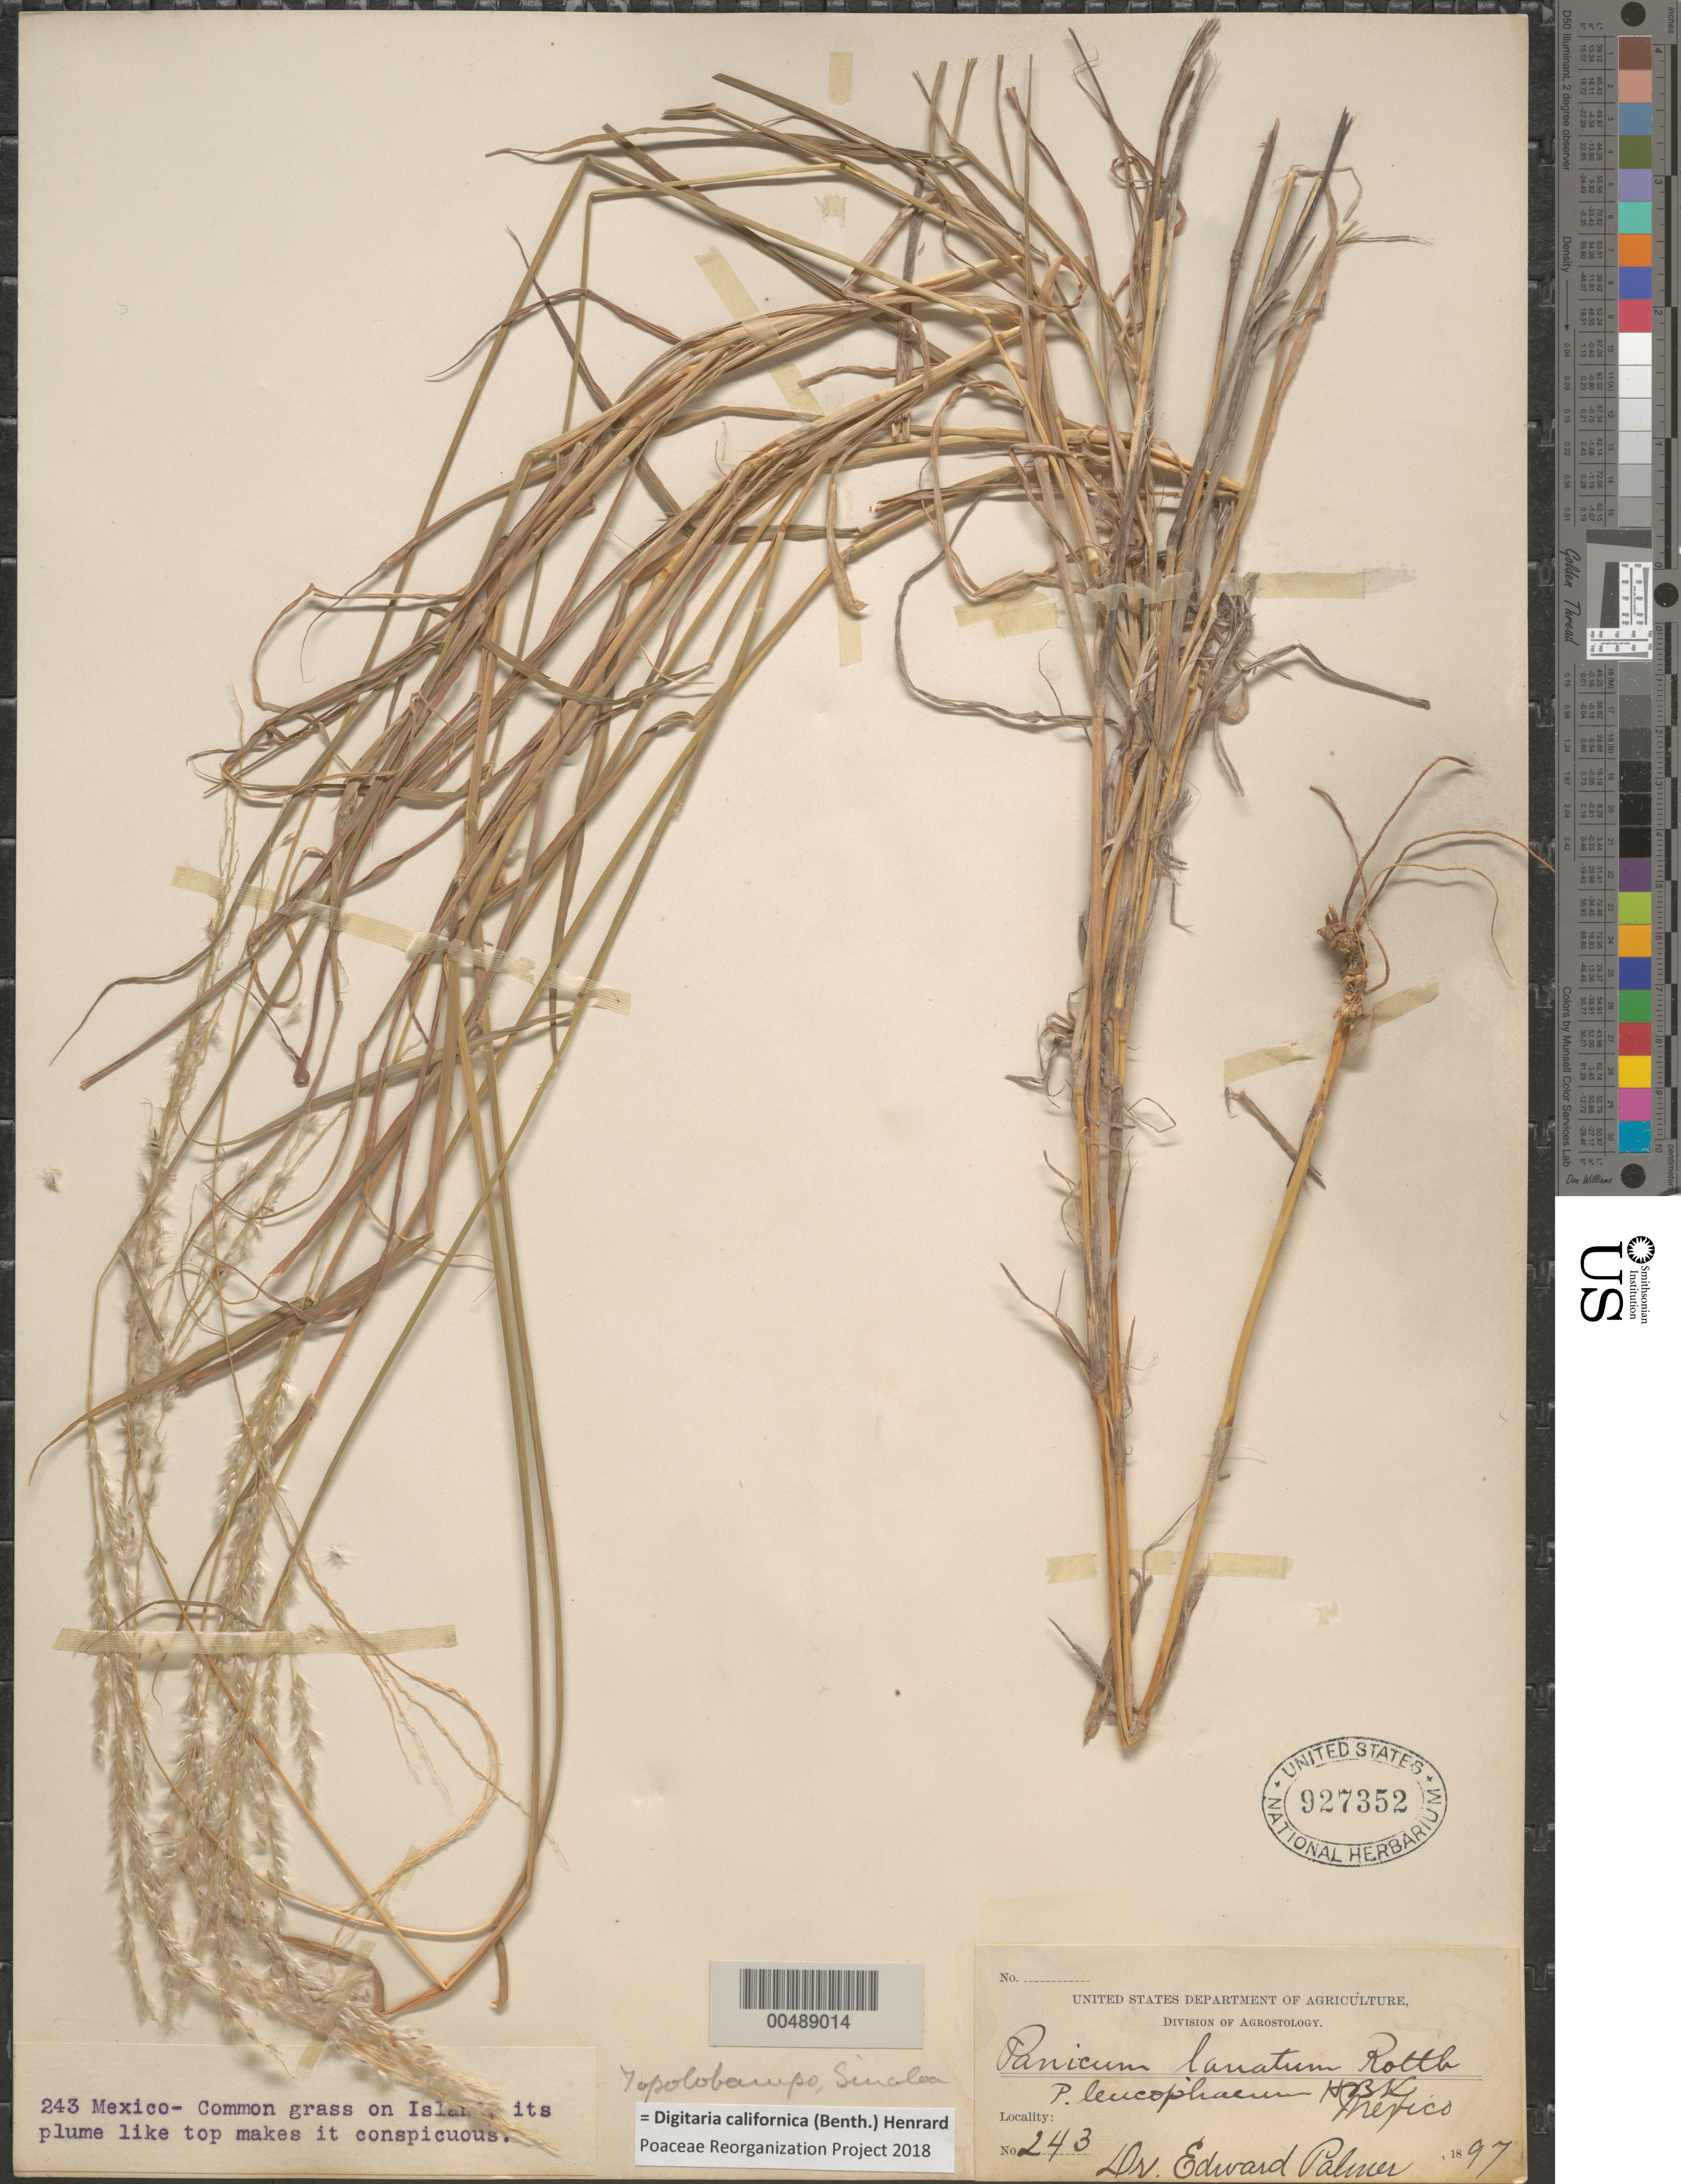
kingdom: Plantae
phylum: Tracheophyta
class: Liliopsida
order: Poales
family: Poaceae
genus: Digitaria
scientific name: Digitaria californica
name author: (Benth.) Henr.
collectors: E. Palmer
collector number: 243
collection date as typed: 1897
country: Mexico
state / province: Durango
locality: San Ramon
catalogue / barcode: US 927352